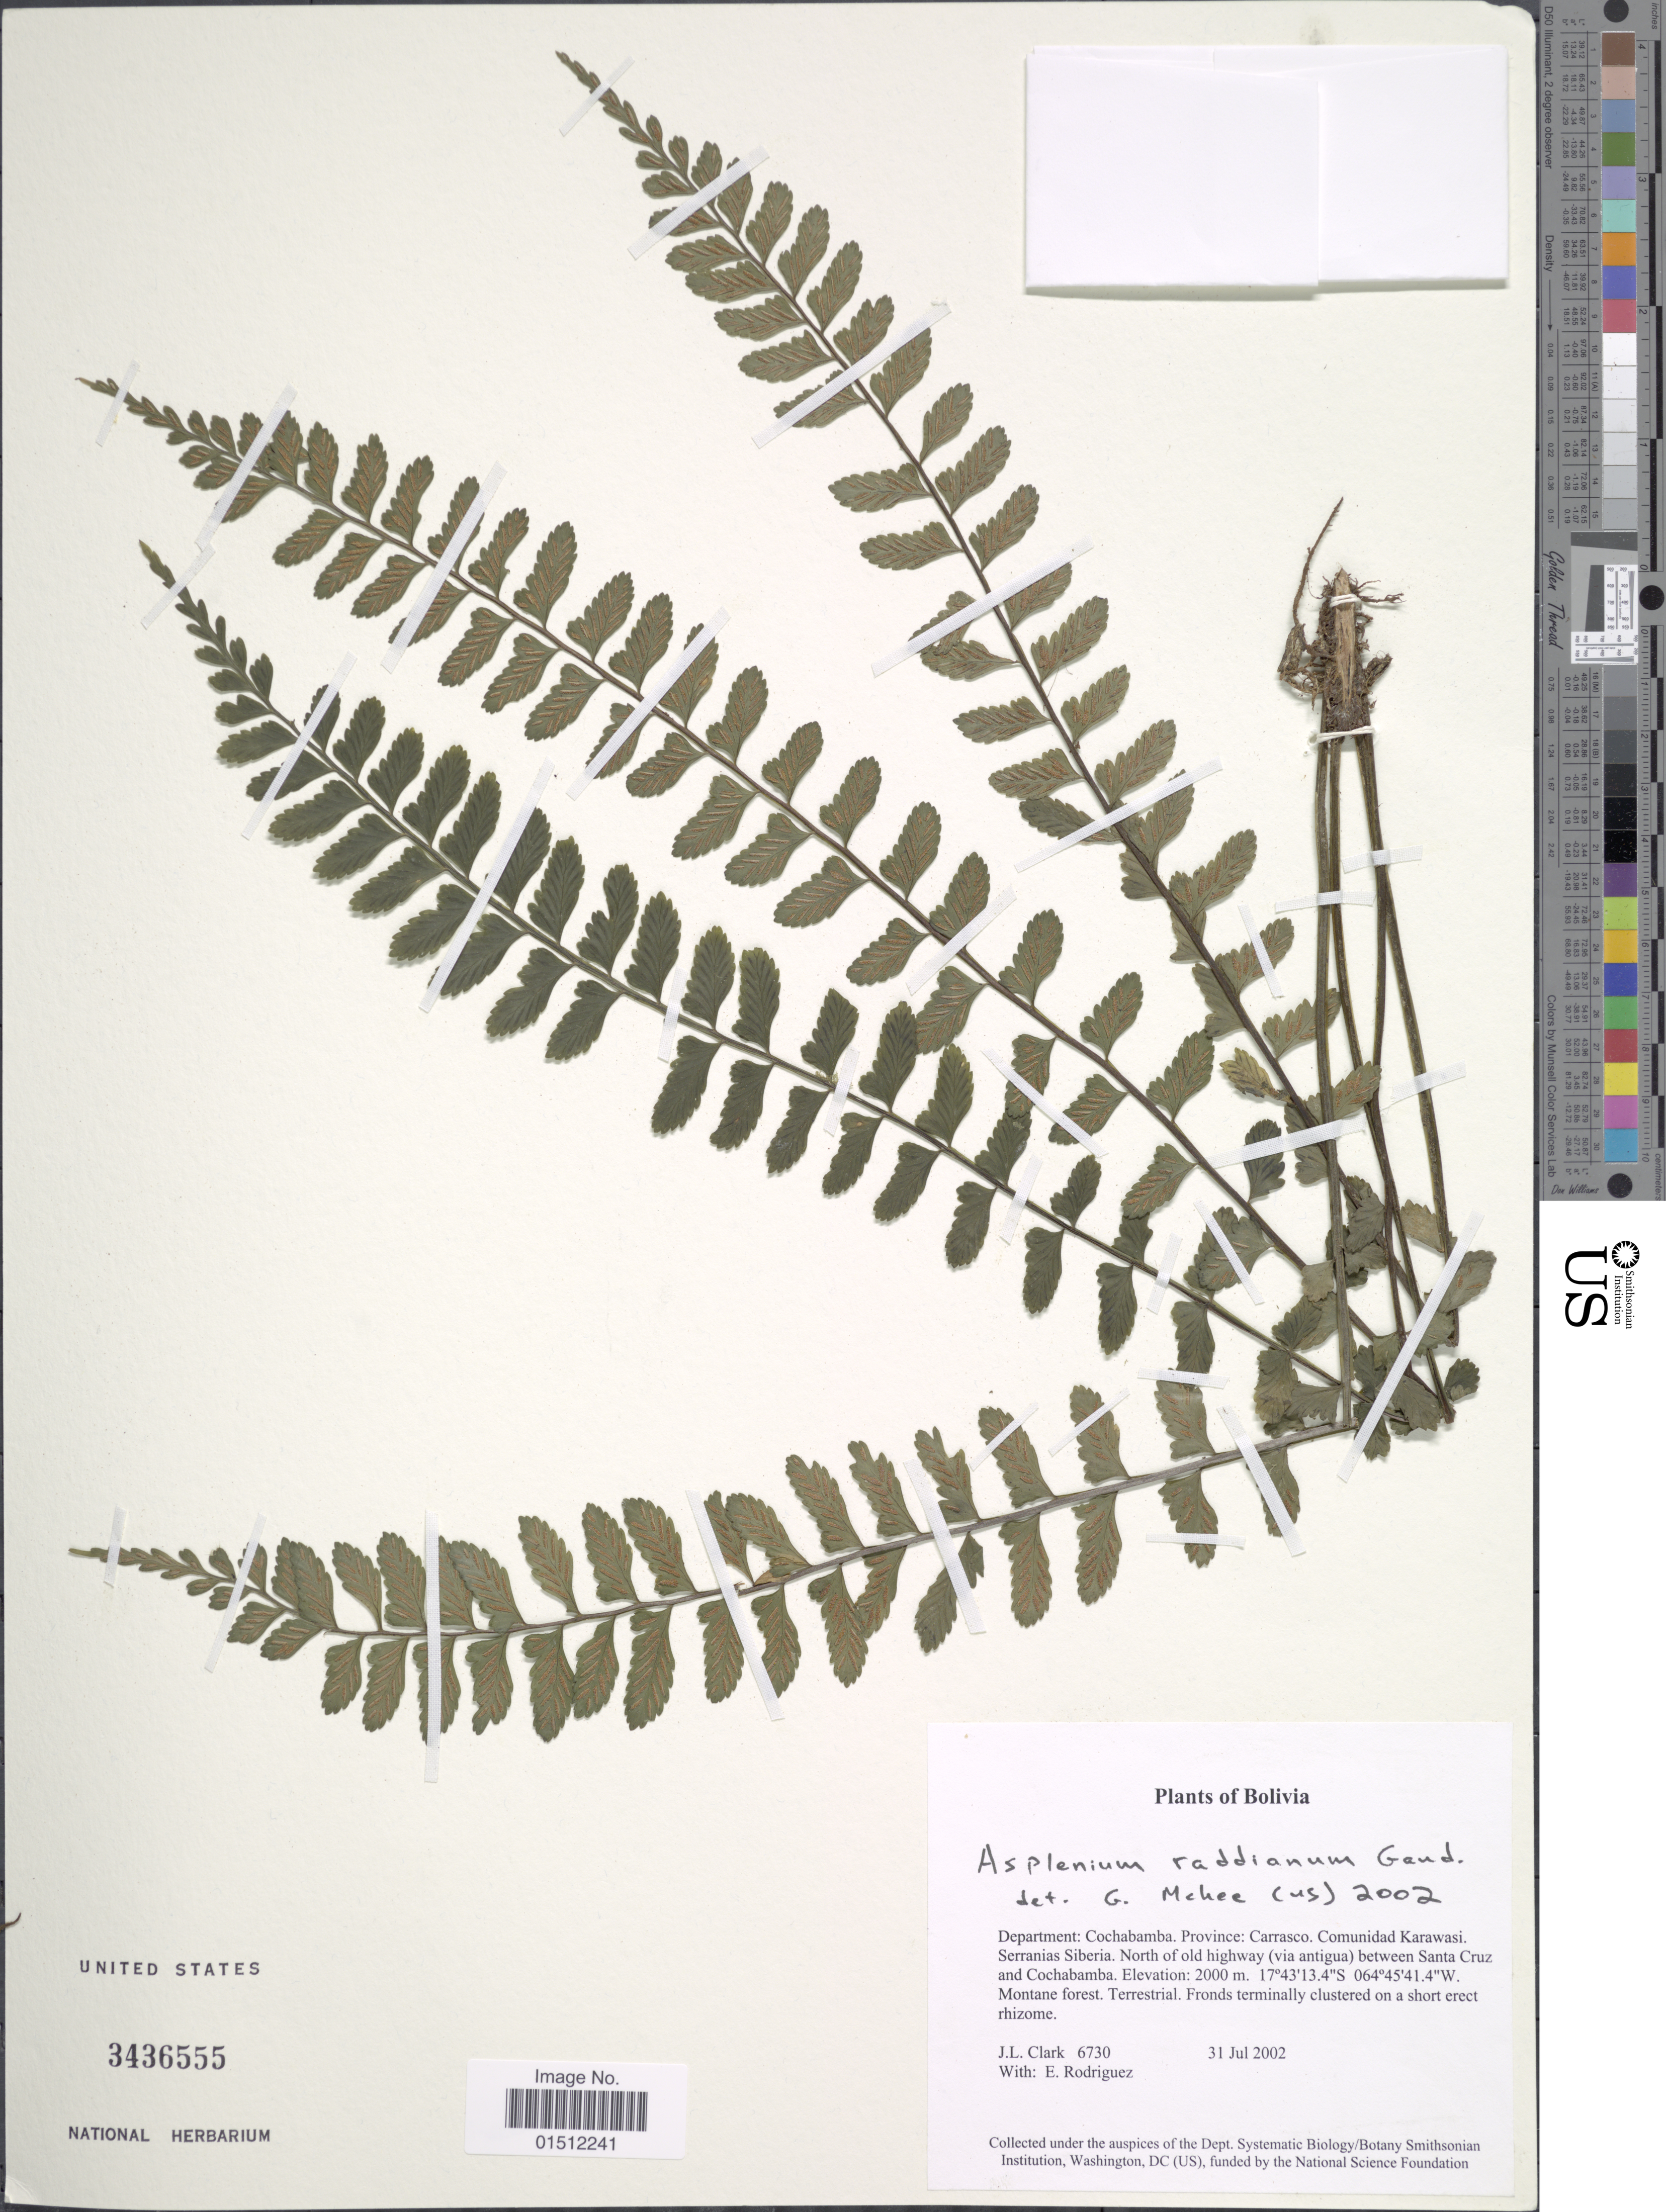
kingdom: Plantae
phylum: Tracheophyta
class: Polypodiopsida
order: Polypodiales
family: Aspleniaceae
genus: Asplenium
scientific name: Asplenium raddianum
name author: Gaudich.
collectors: J. L. Clark & E. Rodrigues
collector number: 6730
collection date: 2002-07-31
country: Bolivia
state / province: Cochabamba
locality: Province: Carrasco, Comunidad Karawasi, Serranias Siberia, North of old highway ( via antigua) between Santa Cruz and Cochabamba.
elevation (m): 2000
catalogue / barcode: US 3436555